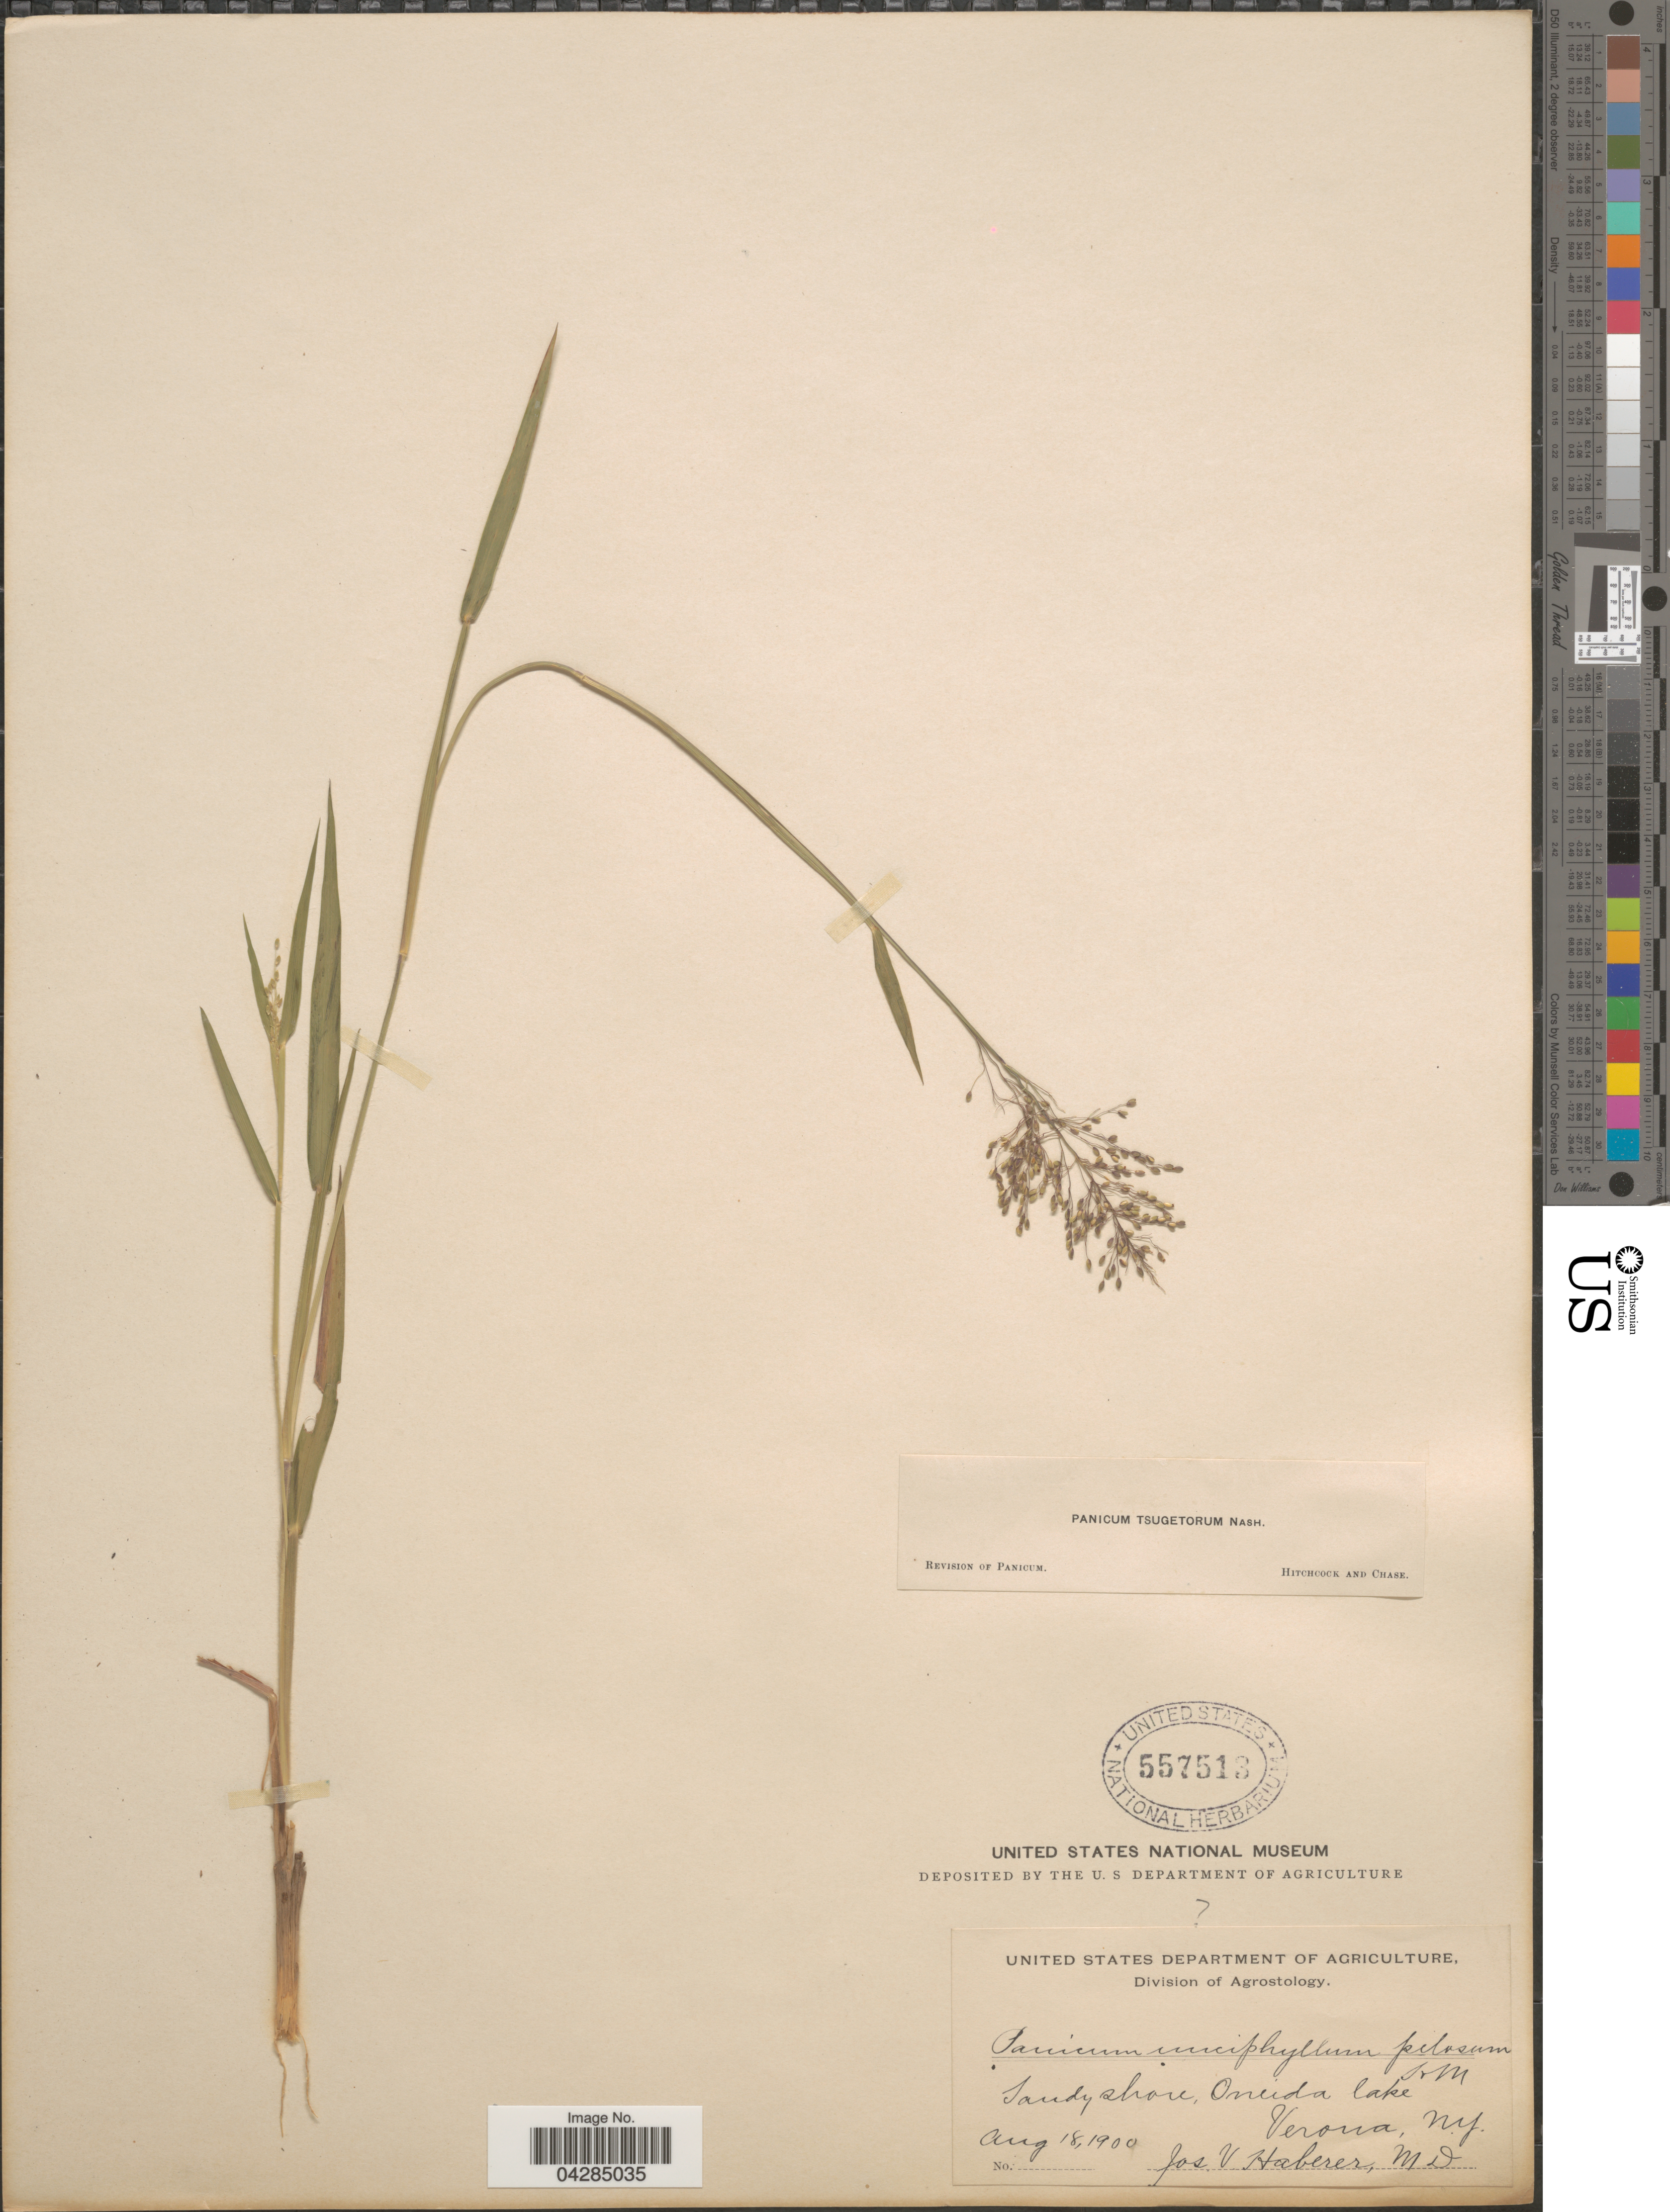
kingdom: Plantae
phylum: Tracheophyta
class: Liliopsida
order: Poales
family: Poaceae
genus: Dichanthelium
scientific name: Dichanthelium portoricense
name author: (Desv. ex Ham.) B.F. Hansen & Wunderlin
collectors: J. V. Haberer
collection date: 1900-08-18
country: United States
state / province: New York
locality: Sandy shore, Oneida lake. Verona.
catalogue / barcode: US 557513